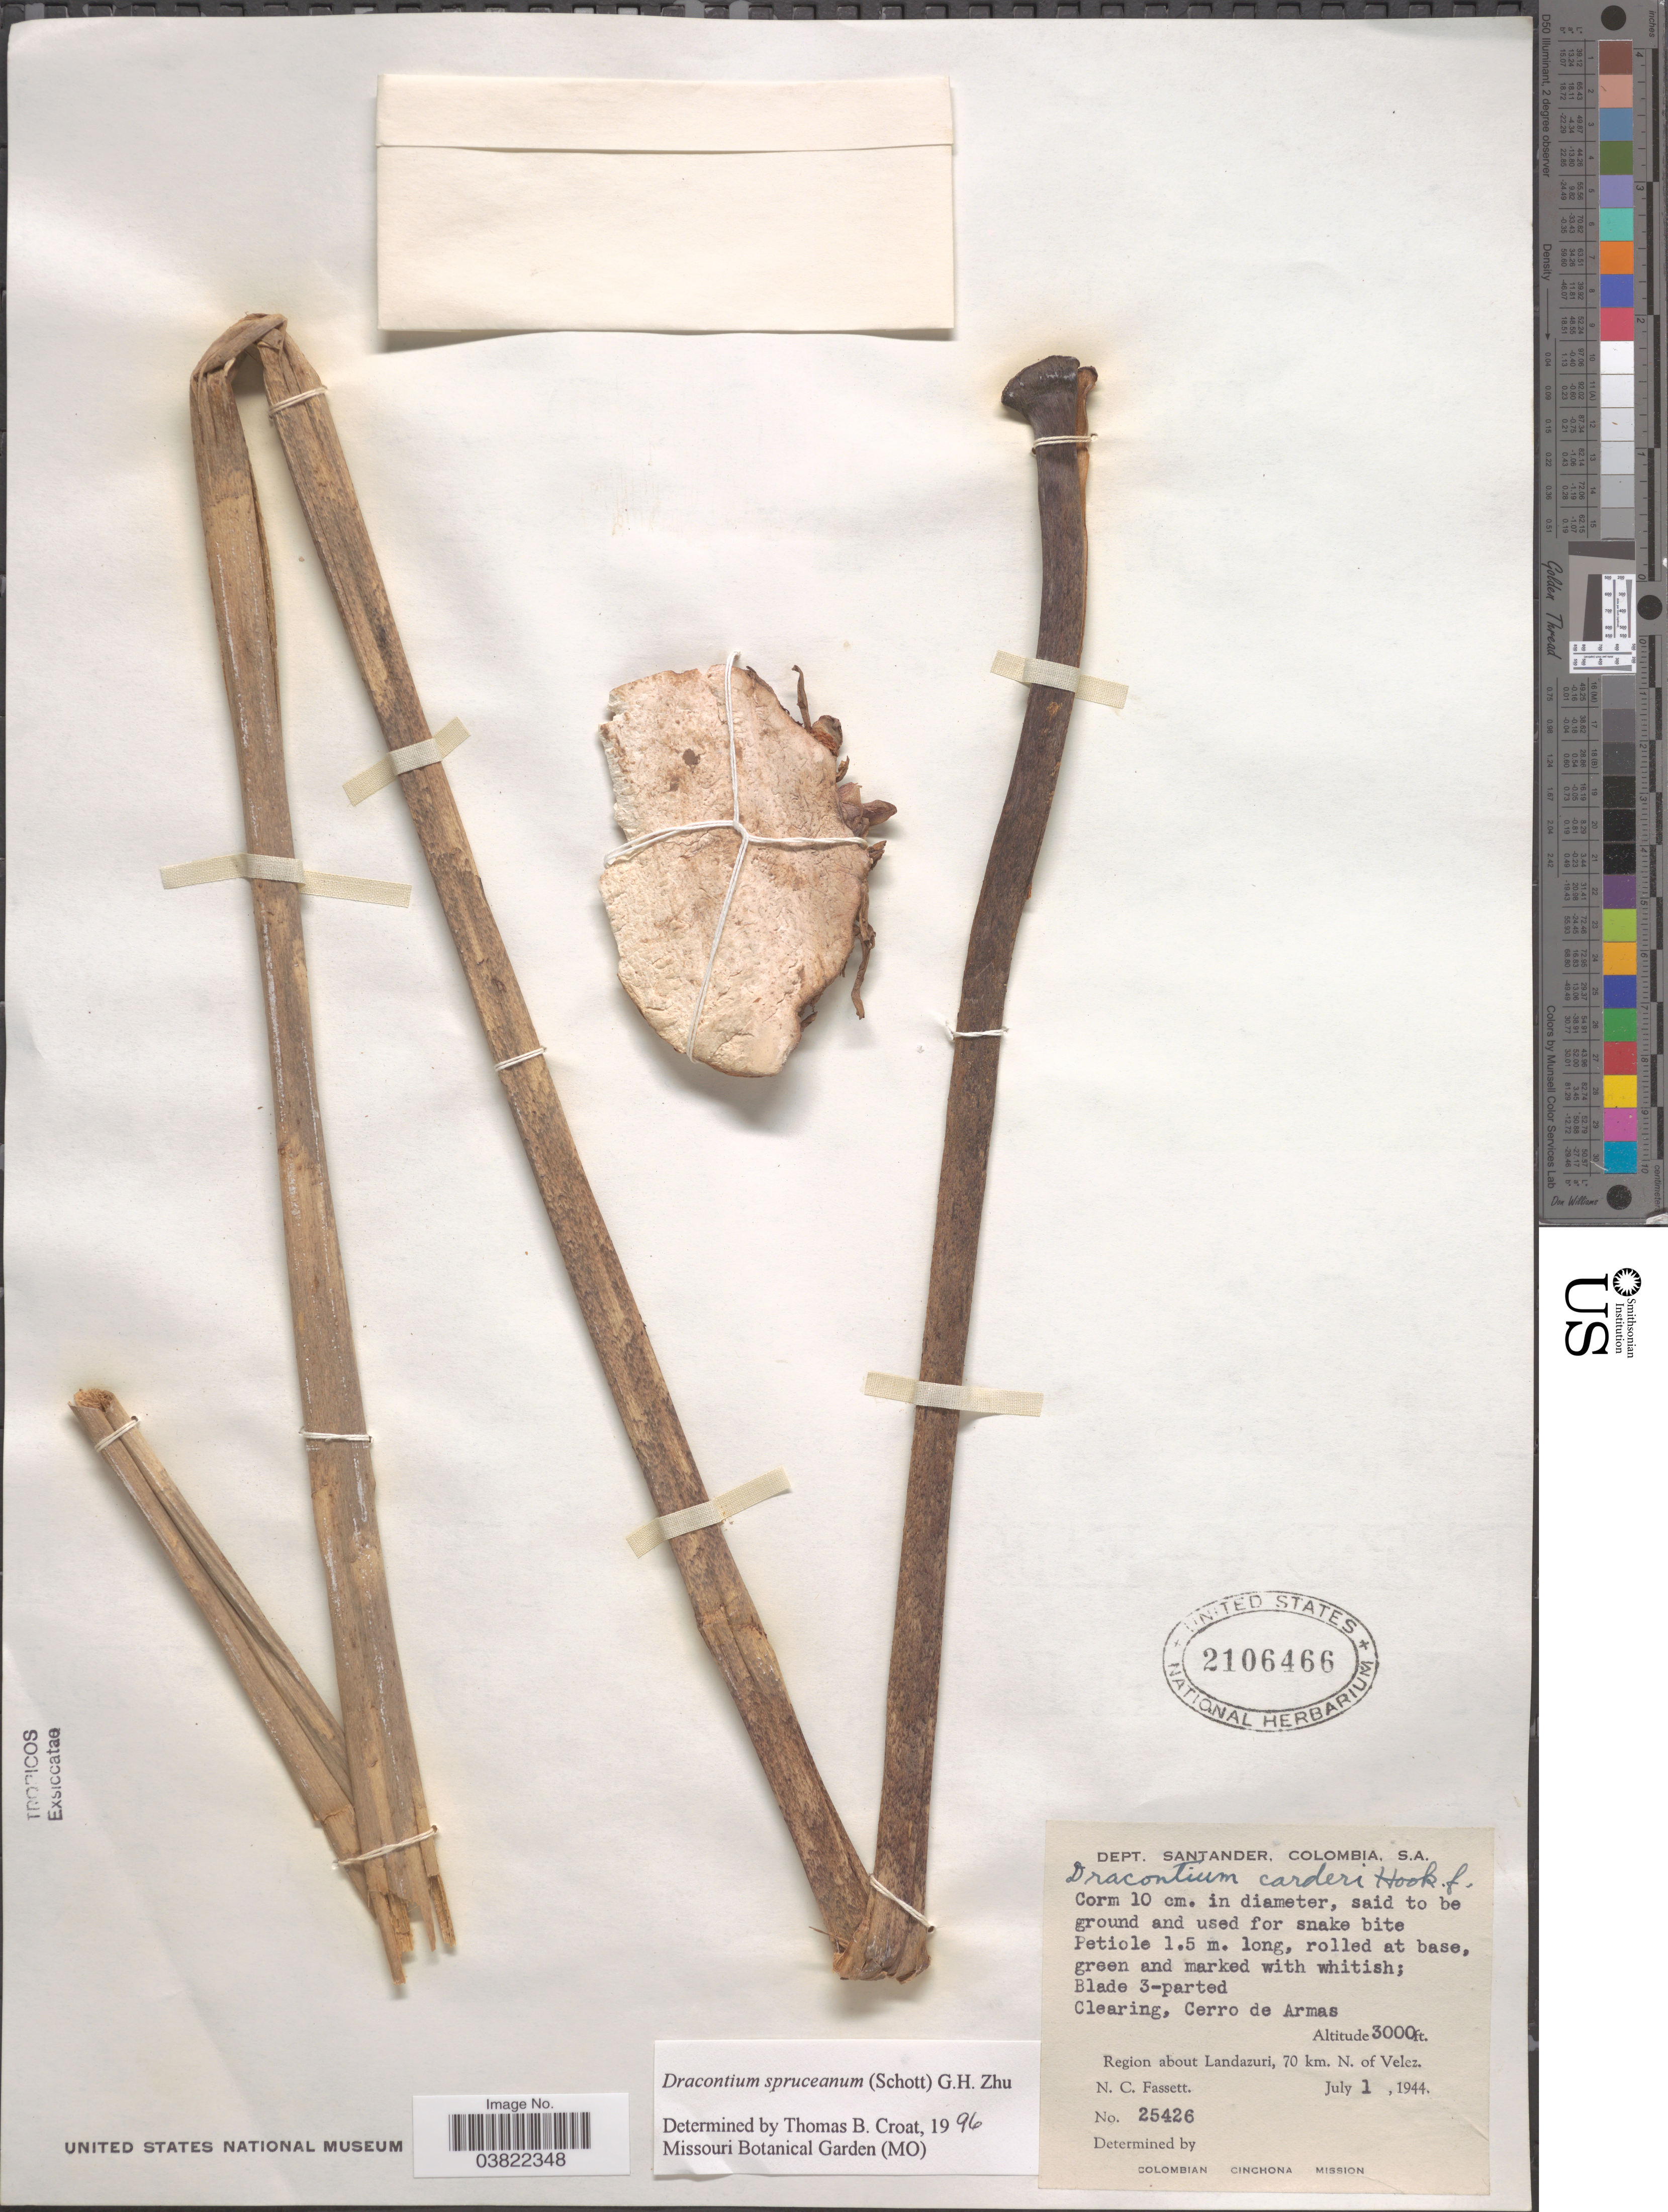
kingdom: Plantae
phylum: Tracheophyta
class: Liliopsida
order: Alismatales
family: Araceae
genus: Dracontium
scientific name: Dracontium spruceanum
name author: (Schott) G.H. Zhu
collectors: N. C. Fassett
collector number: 25426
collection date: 1944-07-01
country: Colombia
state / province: Santander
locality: Dept. Santander. Cerro de Armas. Region about Landazuri, 70 km. N. of Velez.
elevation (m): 914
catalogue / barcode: US 2106466